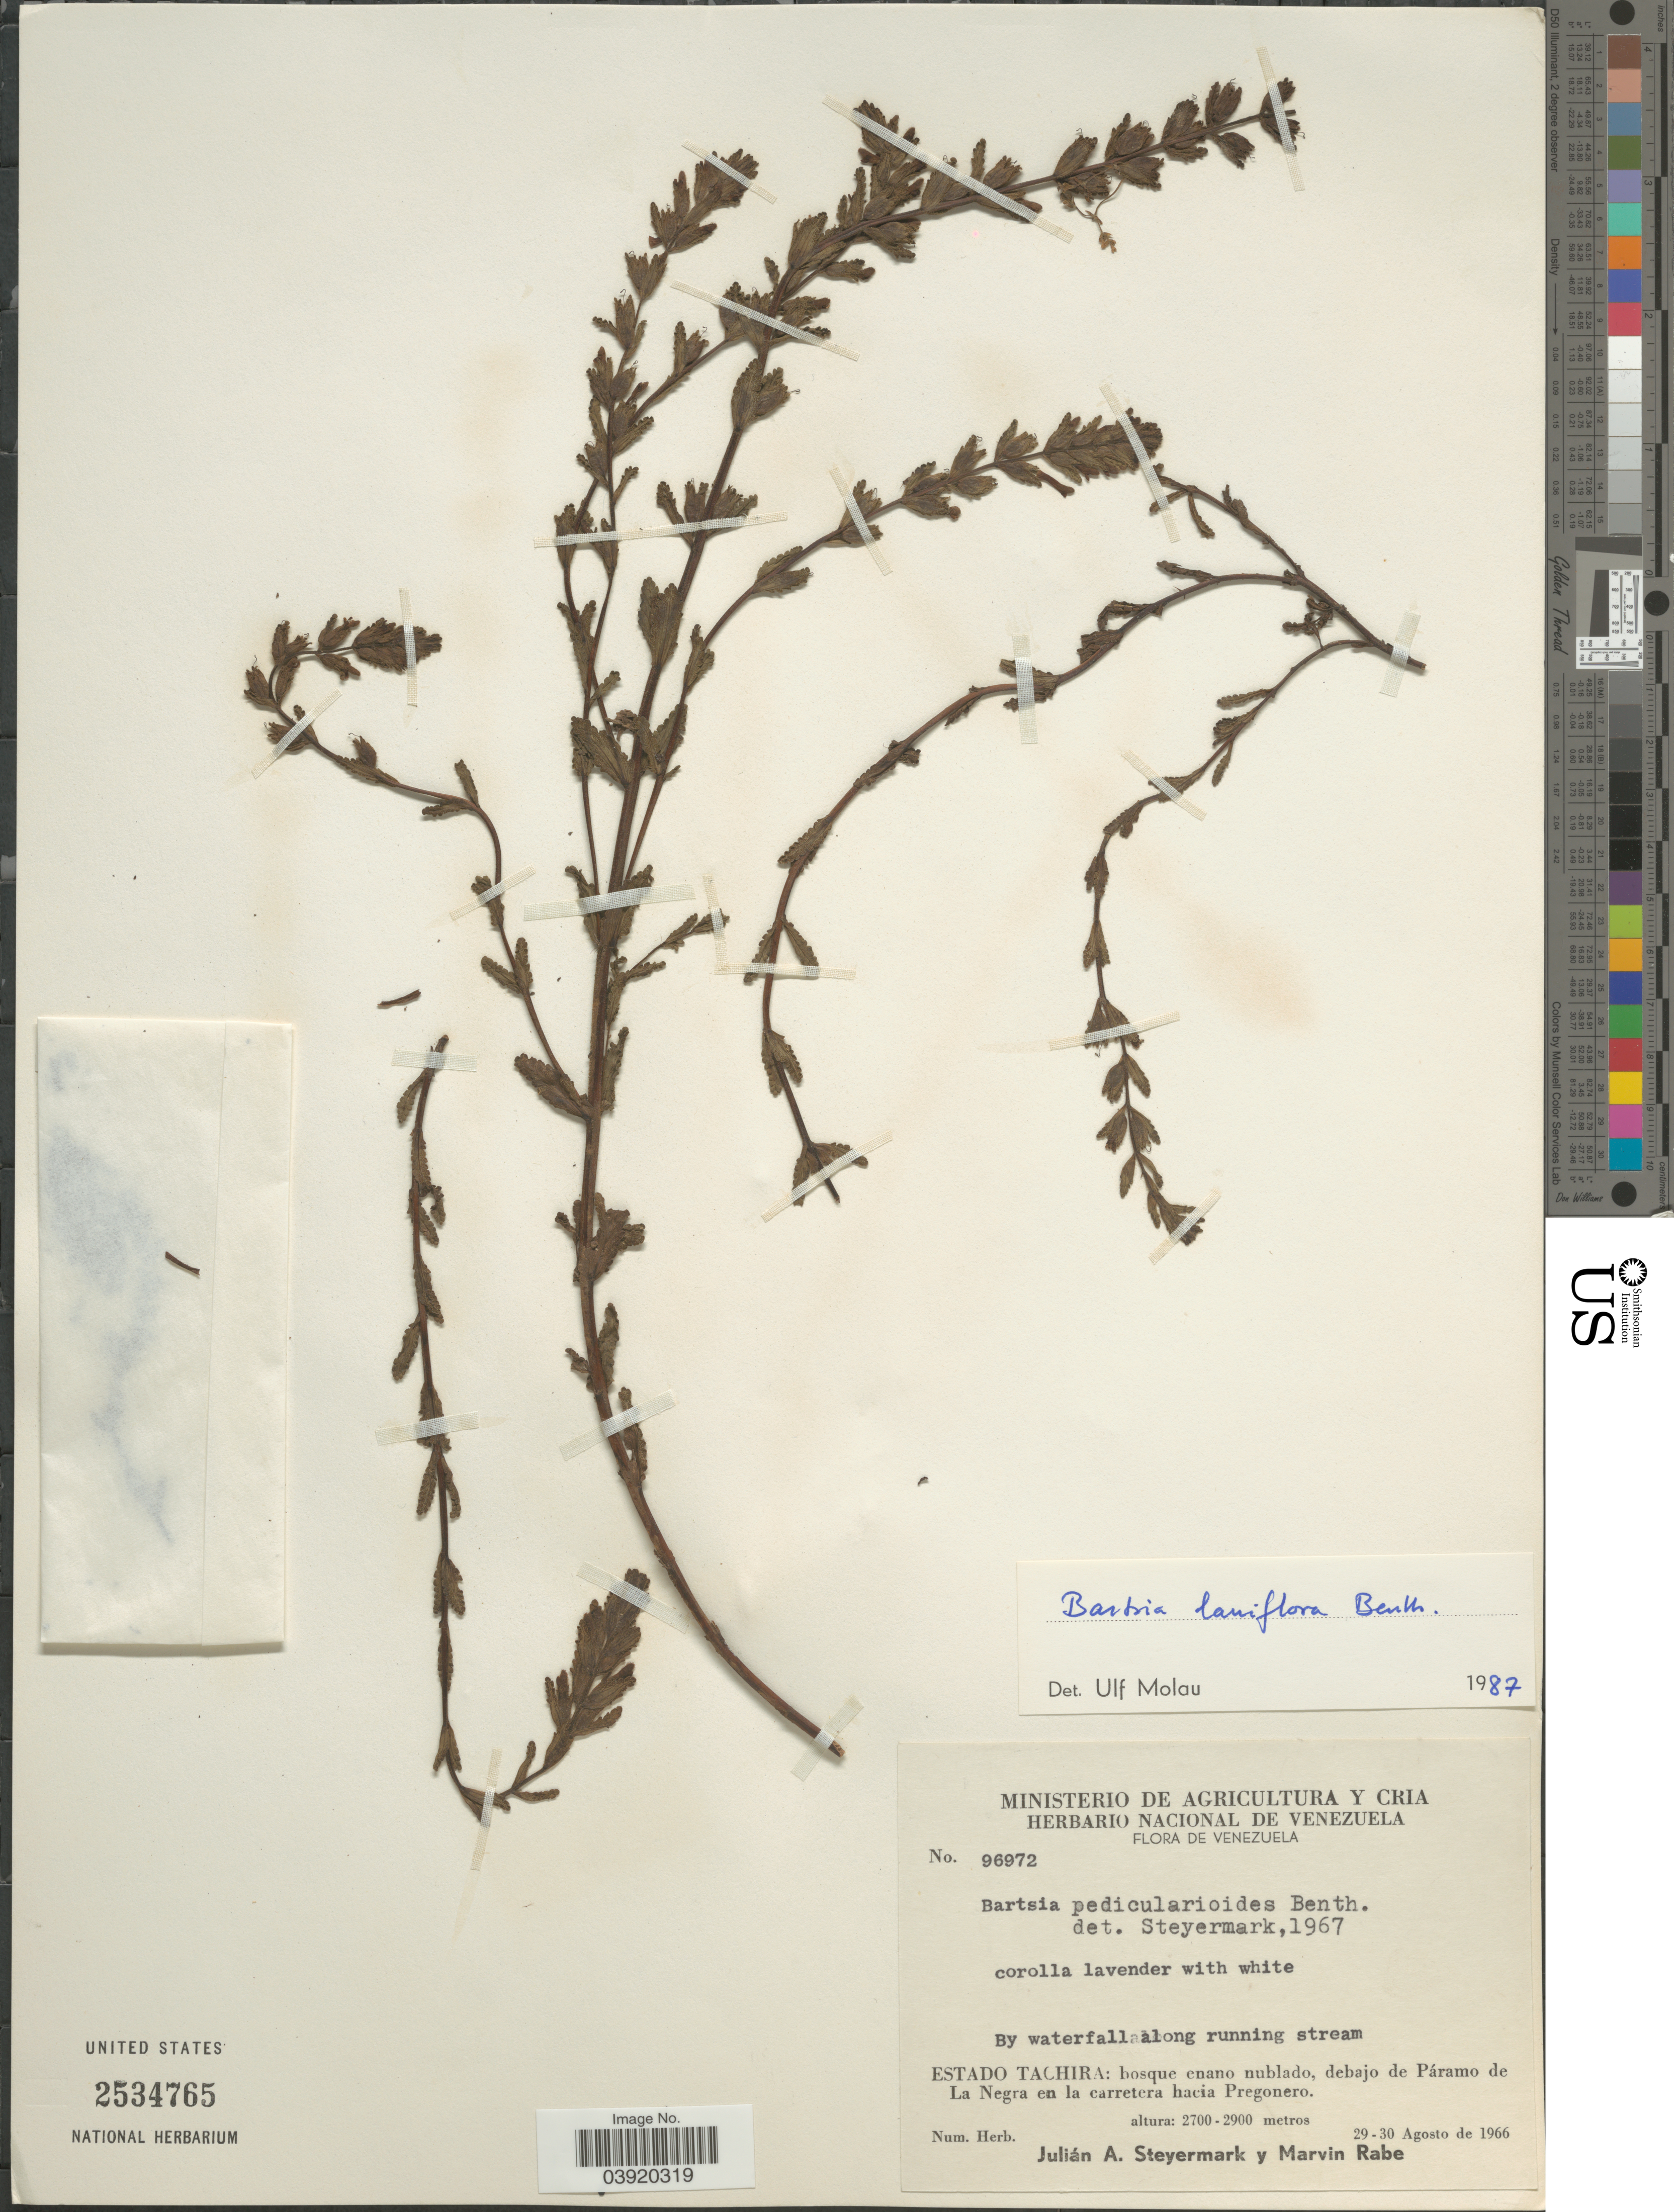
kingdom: Plantae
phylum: Tracheophyta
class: Magnoliopsida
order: Lamiales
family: Orobanchaceae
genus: Bartsia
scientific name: Bartsia laniflora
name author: Benth.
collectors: J. Steyermark & M. Rabe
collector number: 96972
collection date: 1966-08-29/1966-08-30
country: Venezuela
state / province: Tachira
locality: By waterfall along running stream. Debajo de Páramo de La Negra en la carretera hacia Pregonero.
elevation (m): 2700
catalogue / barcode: US 2534765